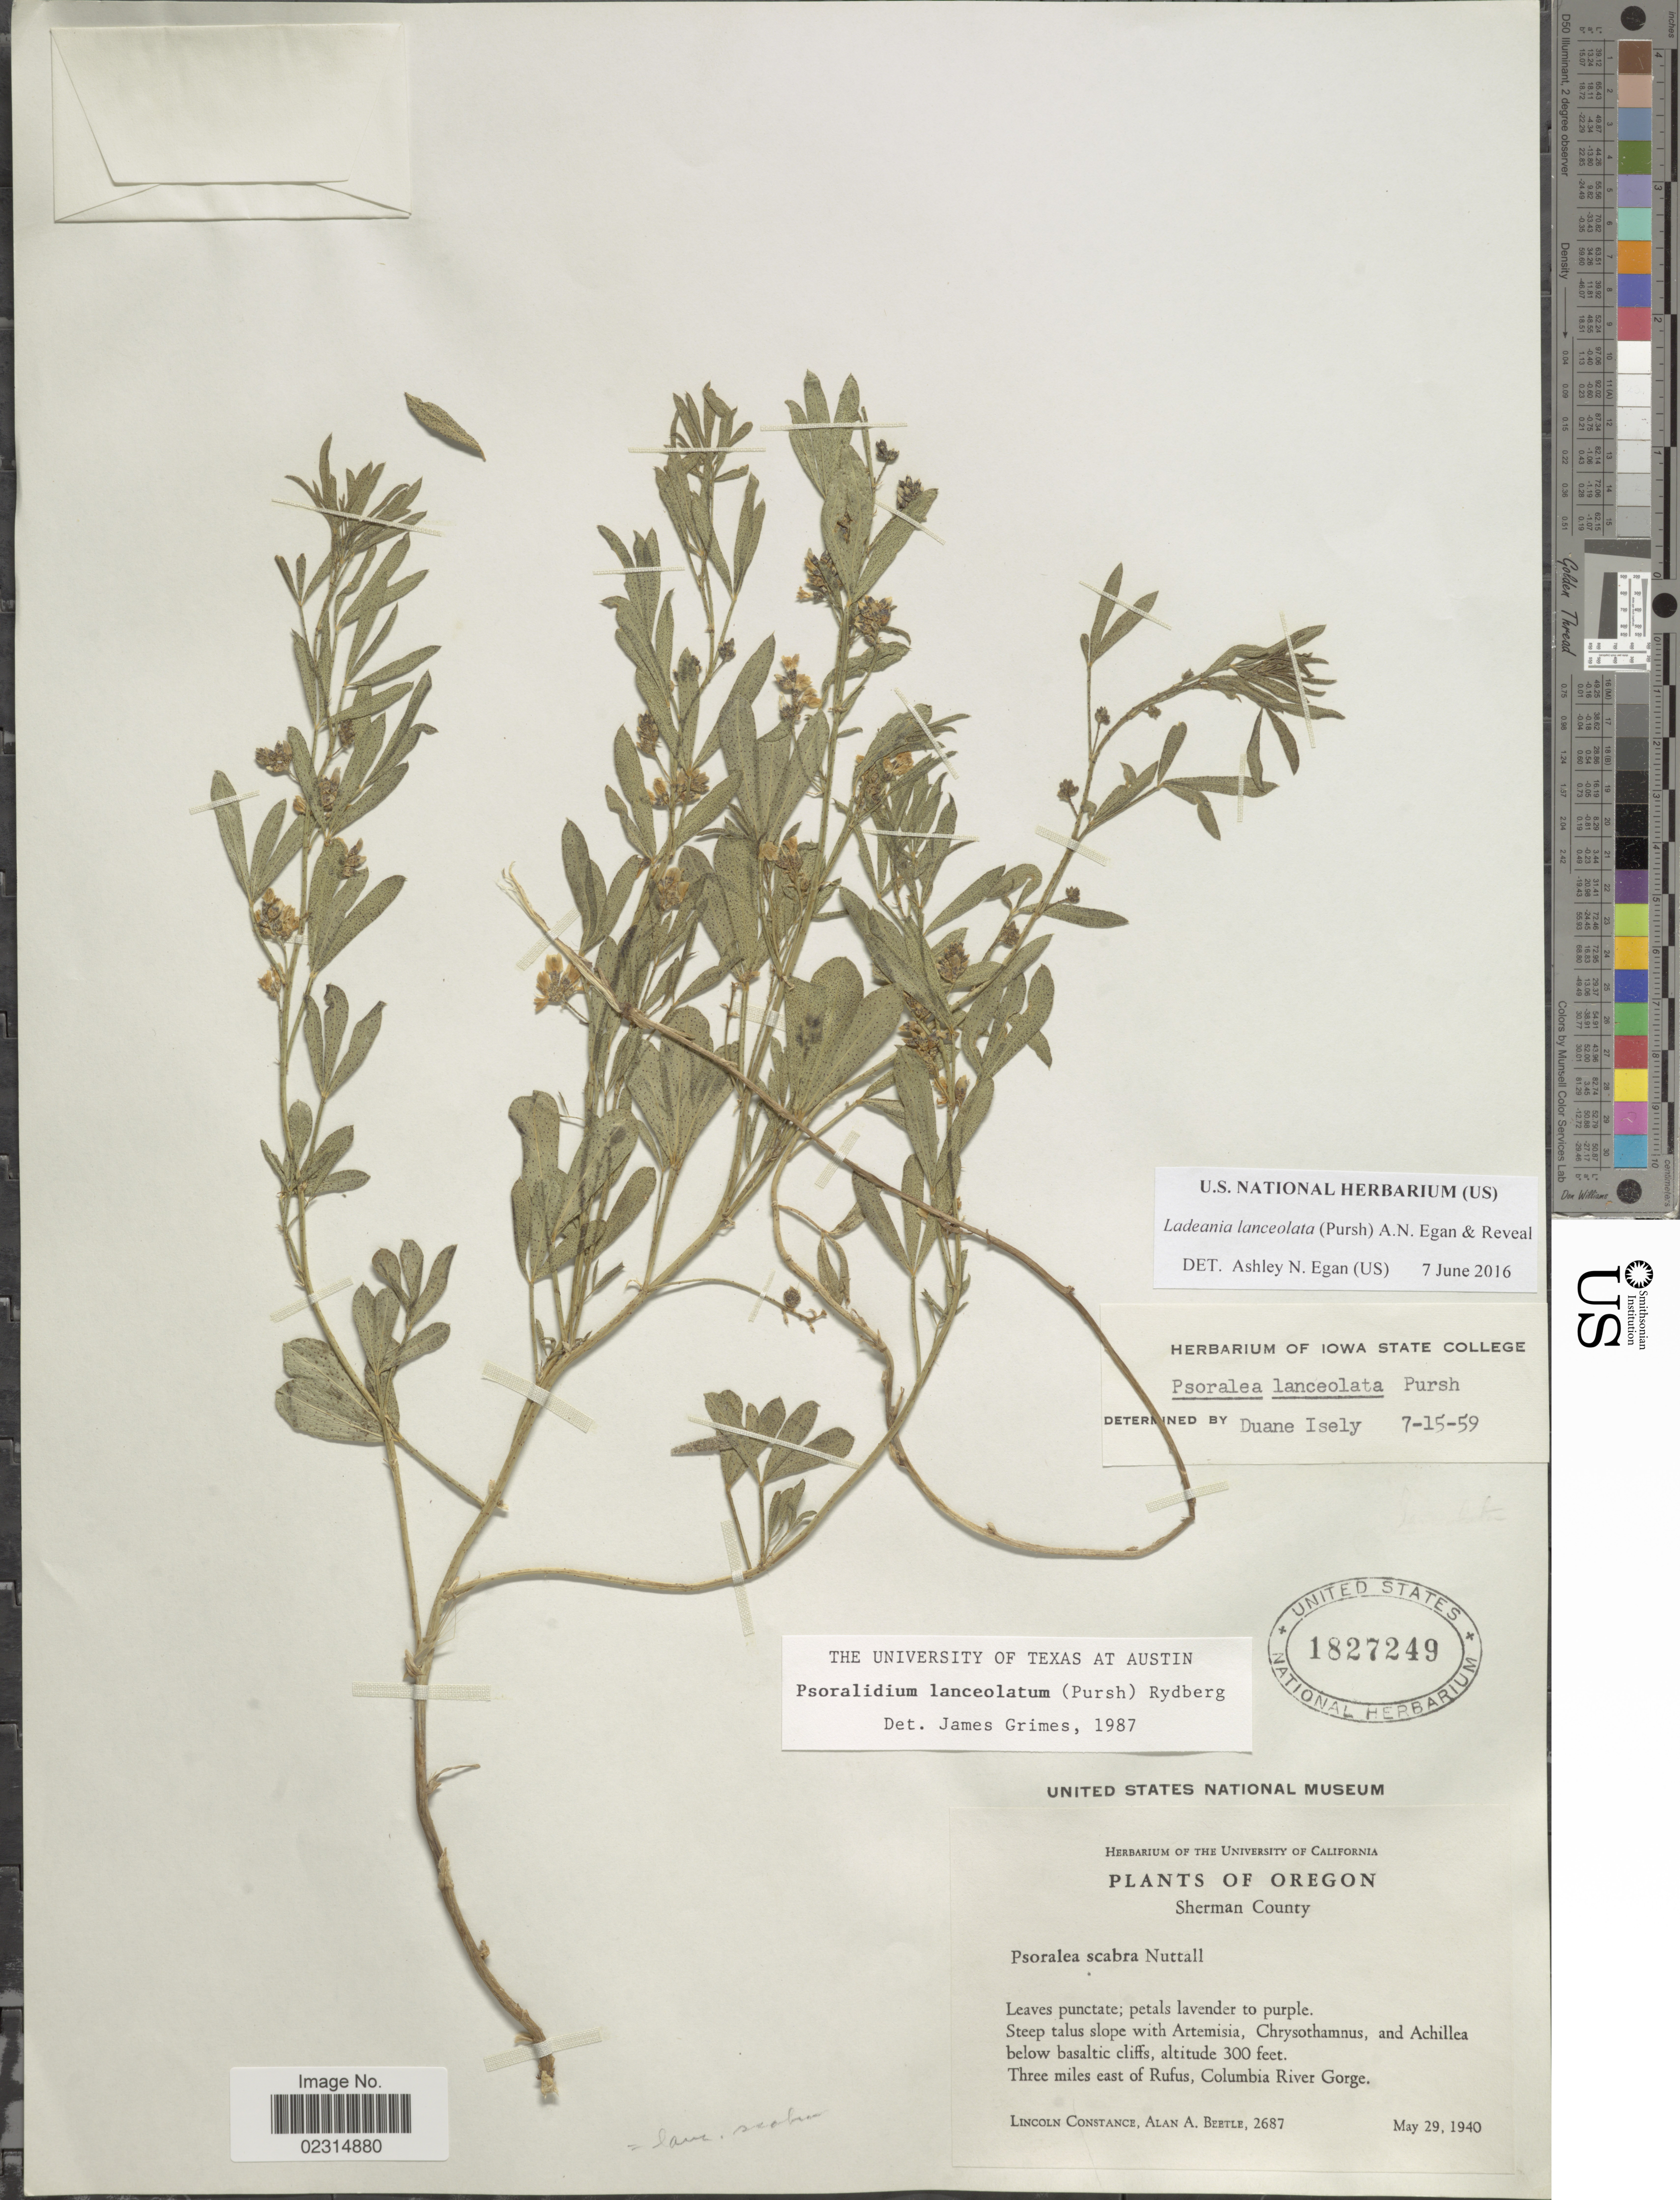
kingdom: Plantae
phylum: Tracheophyta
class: Magnoliopsida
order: Fabales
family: Fabaceae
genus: Ladeania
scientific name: Ladeania lanceolata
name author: (Pursh) A.N. Egan & Reveal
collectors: L. Constance & A. A. Beetle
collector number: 2687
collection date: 1940-05-29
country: United States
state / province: Oregon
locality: Sherman County, Three miles east of Rufus, Columbia River Gorge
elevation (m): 91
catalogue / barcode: US 1827249